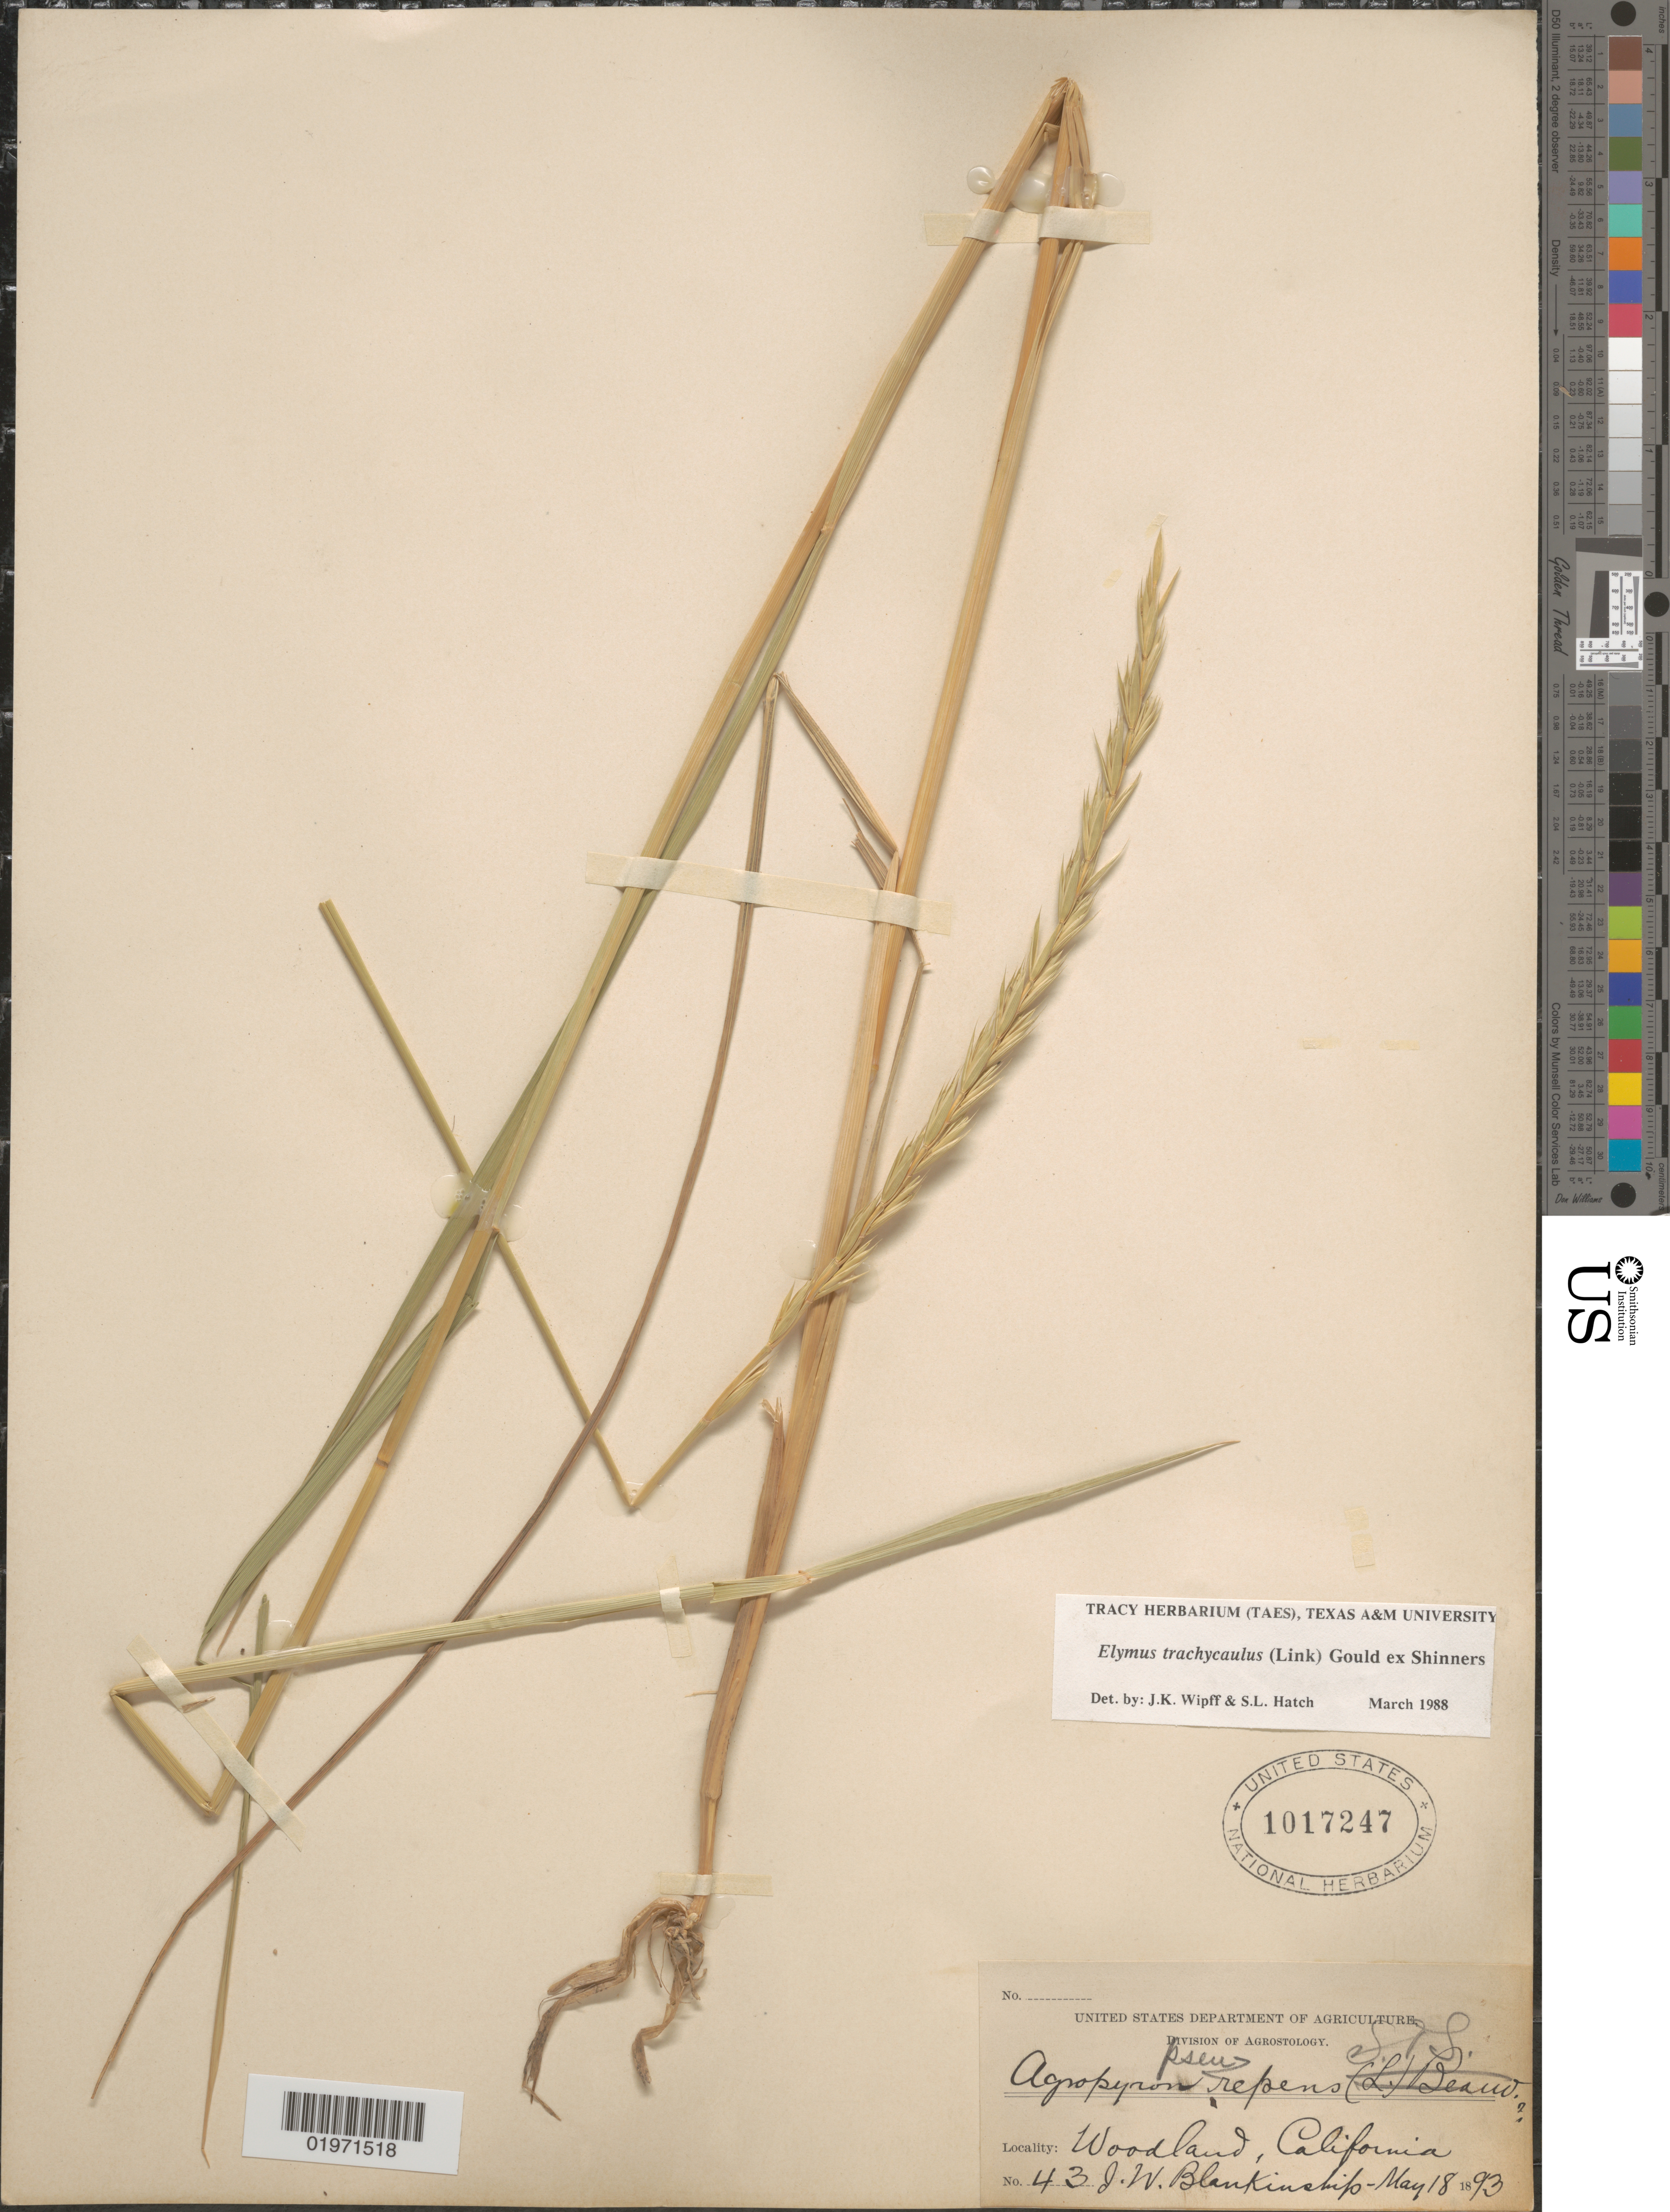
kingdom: Plantae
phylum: Tracheophyta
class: Liliopsida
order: Poales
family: Poaceae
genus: Elymus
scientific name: Elymus trachycaulus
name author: (Link) Gould ex Shinners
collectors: J. W. Blankinship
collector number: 43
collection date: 1893-05-18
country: United States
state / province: California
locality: Woodland.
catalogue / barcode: US 1017247